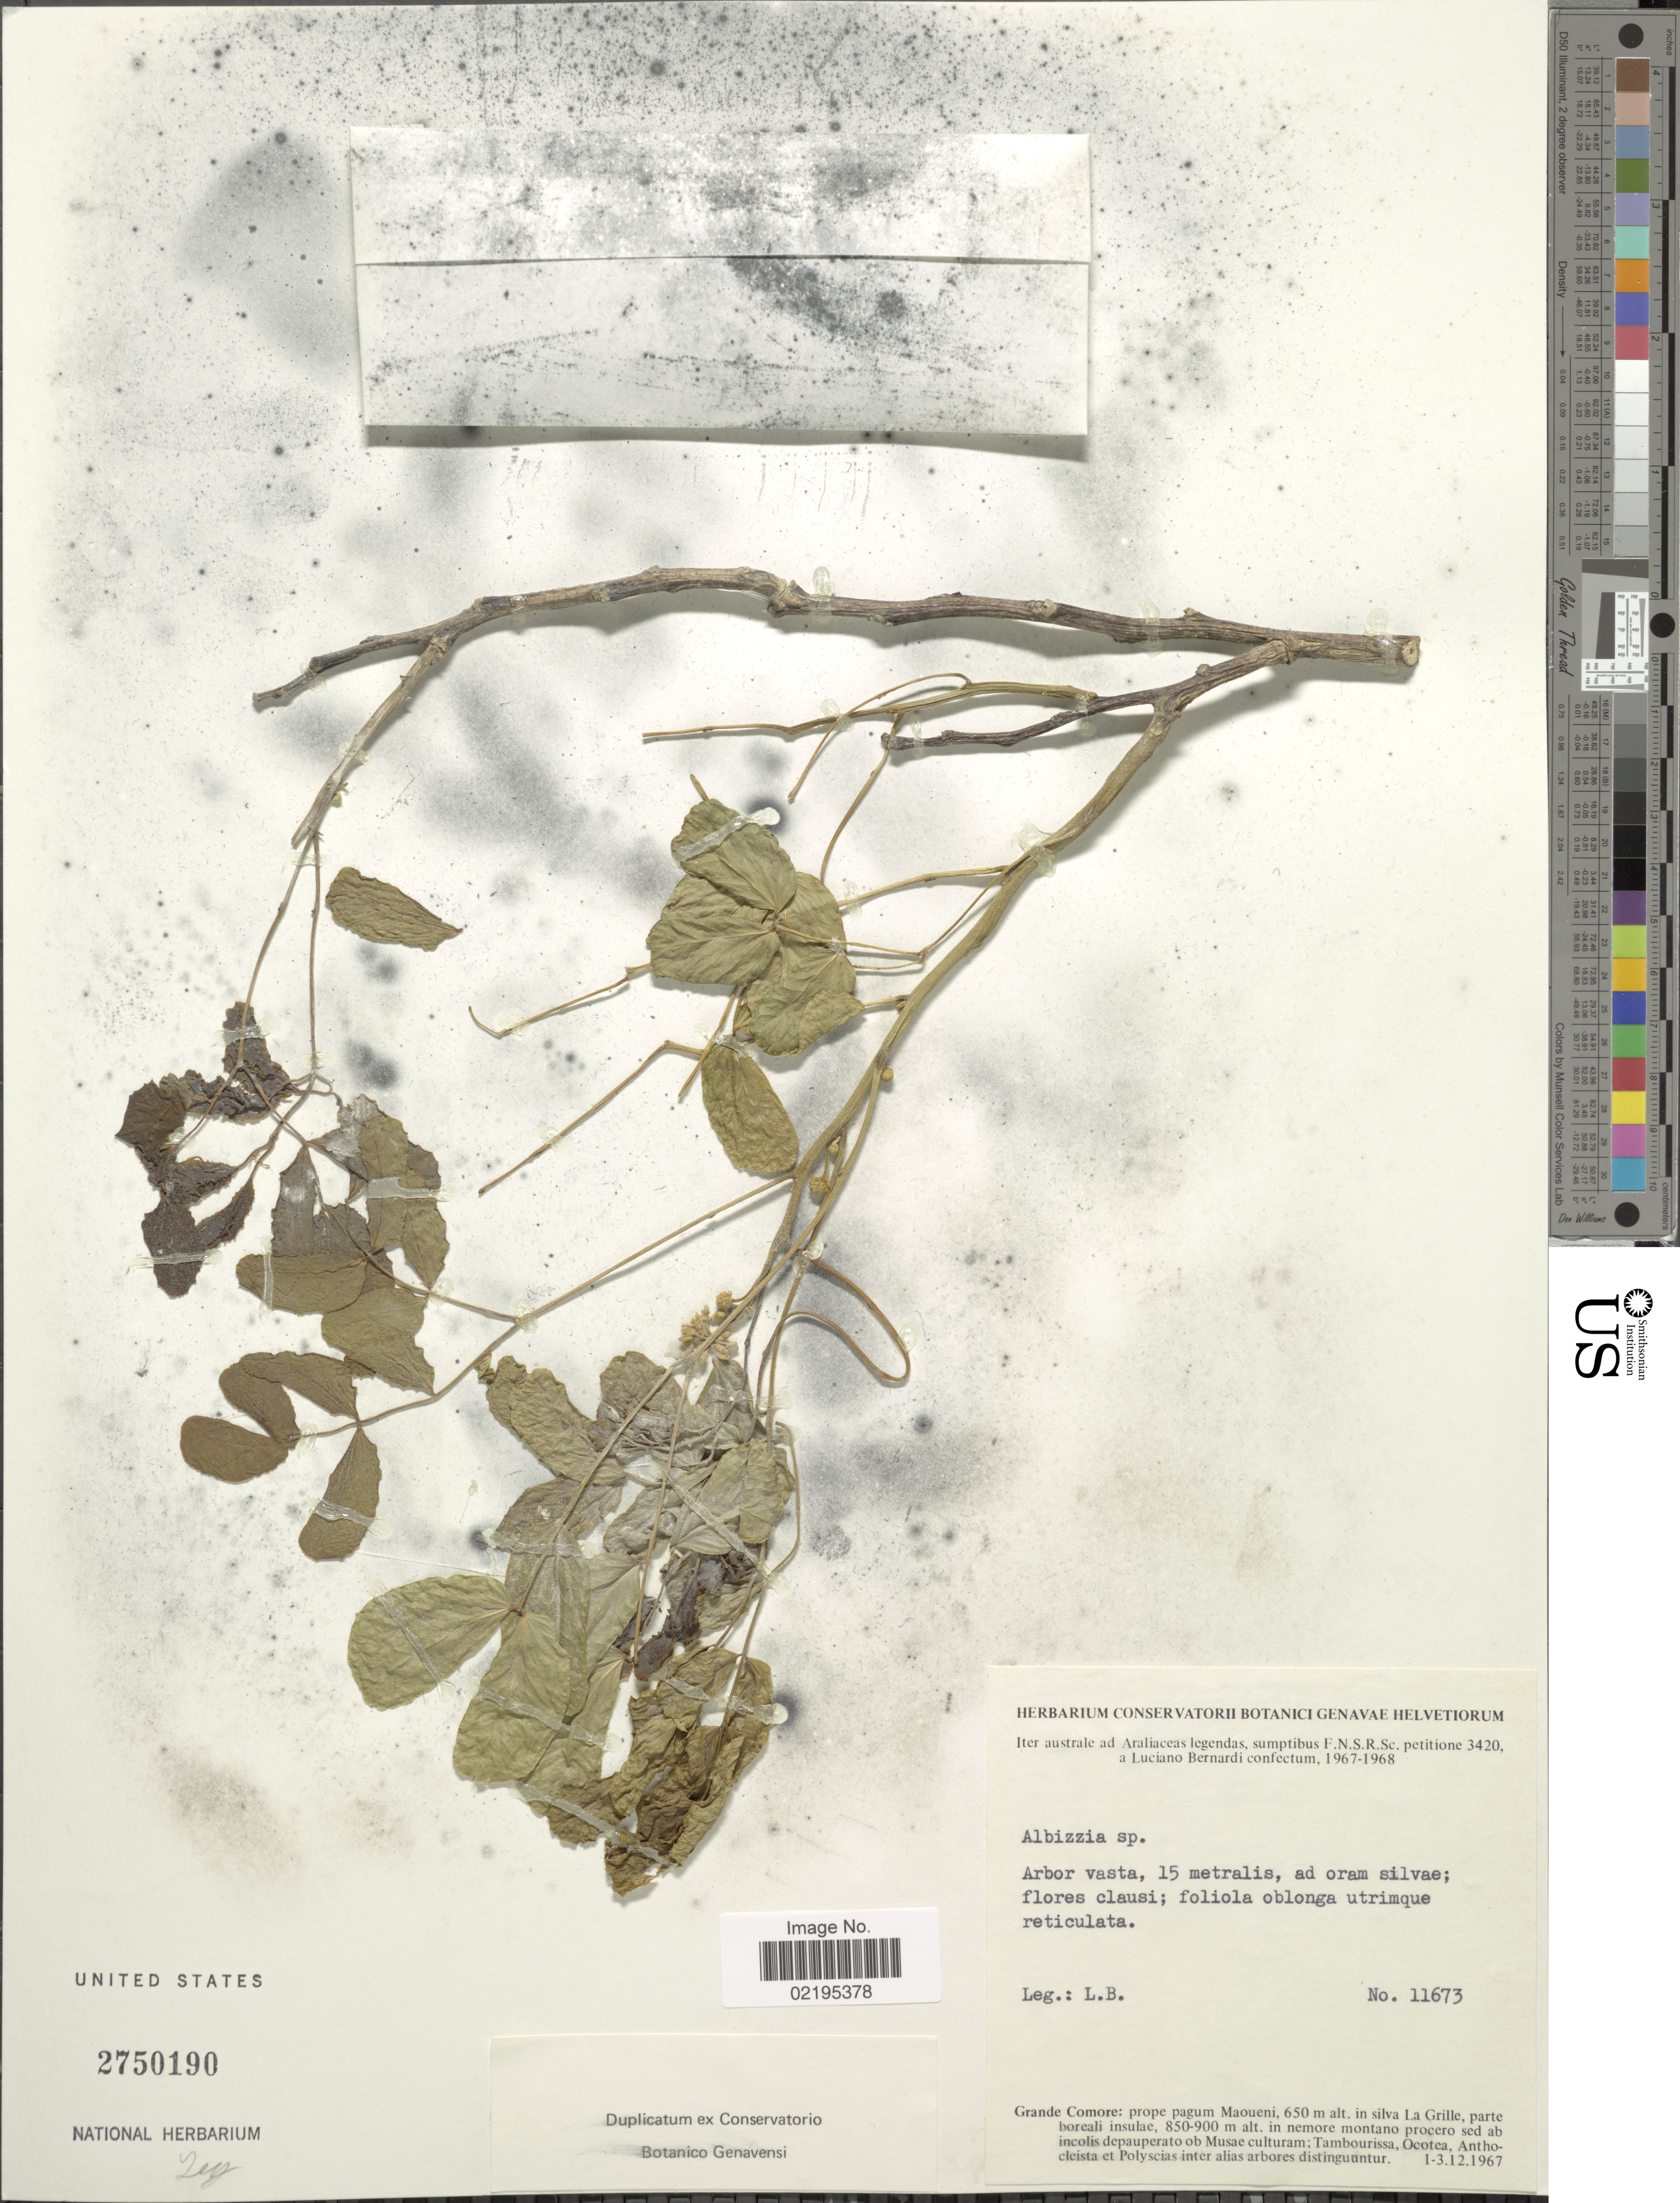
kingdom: Plantae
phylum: Tracheophyta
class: Magnoliopsida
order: Fabales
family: Fabaceae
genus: Albizia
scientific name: Albizia sp.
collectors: L. Bernardi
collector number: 11673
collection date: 1967/1968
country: Comoros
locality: Grande Comore: prope pagum Maoueni. 650 m alt. in silva La Grille, parte boreali insulae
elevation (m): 850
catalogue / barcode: US 2750190